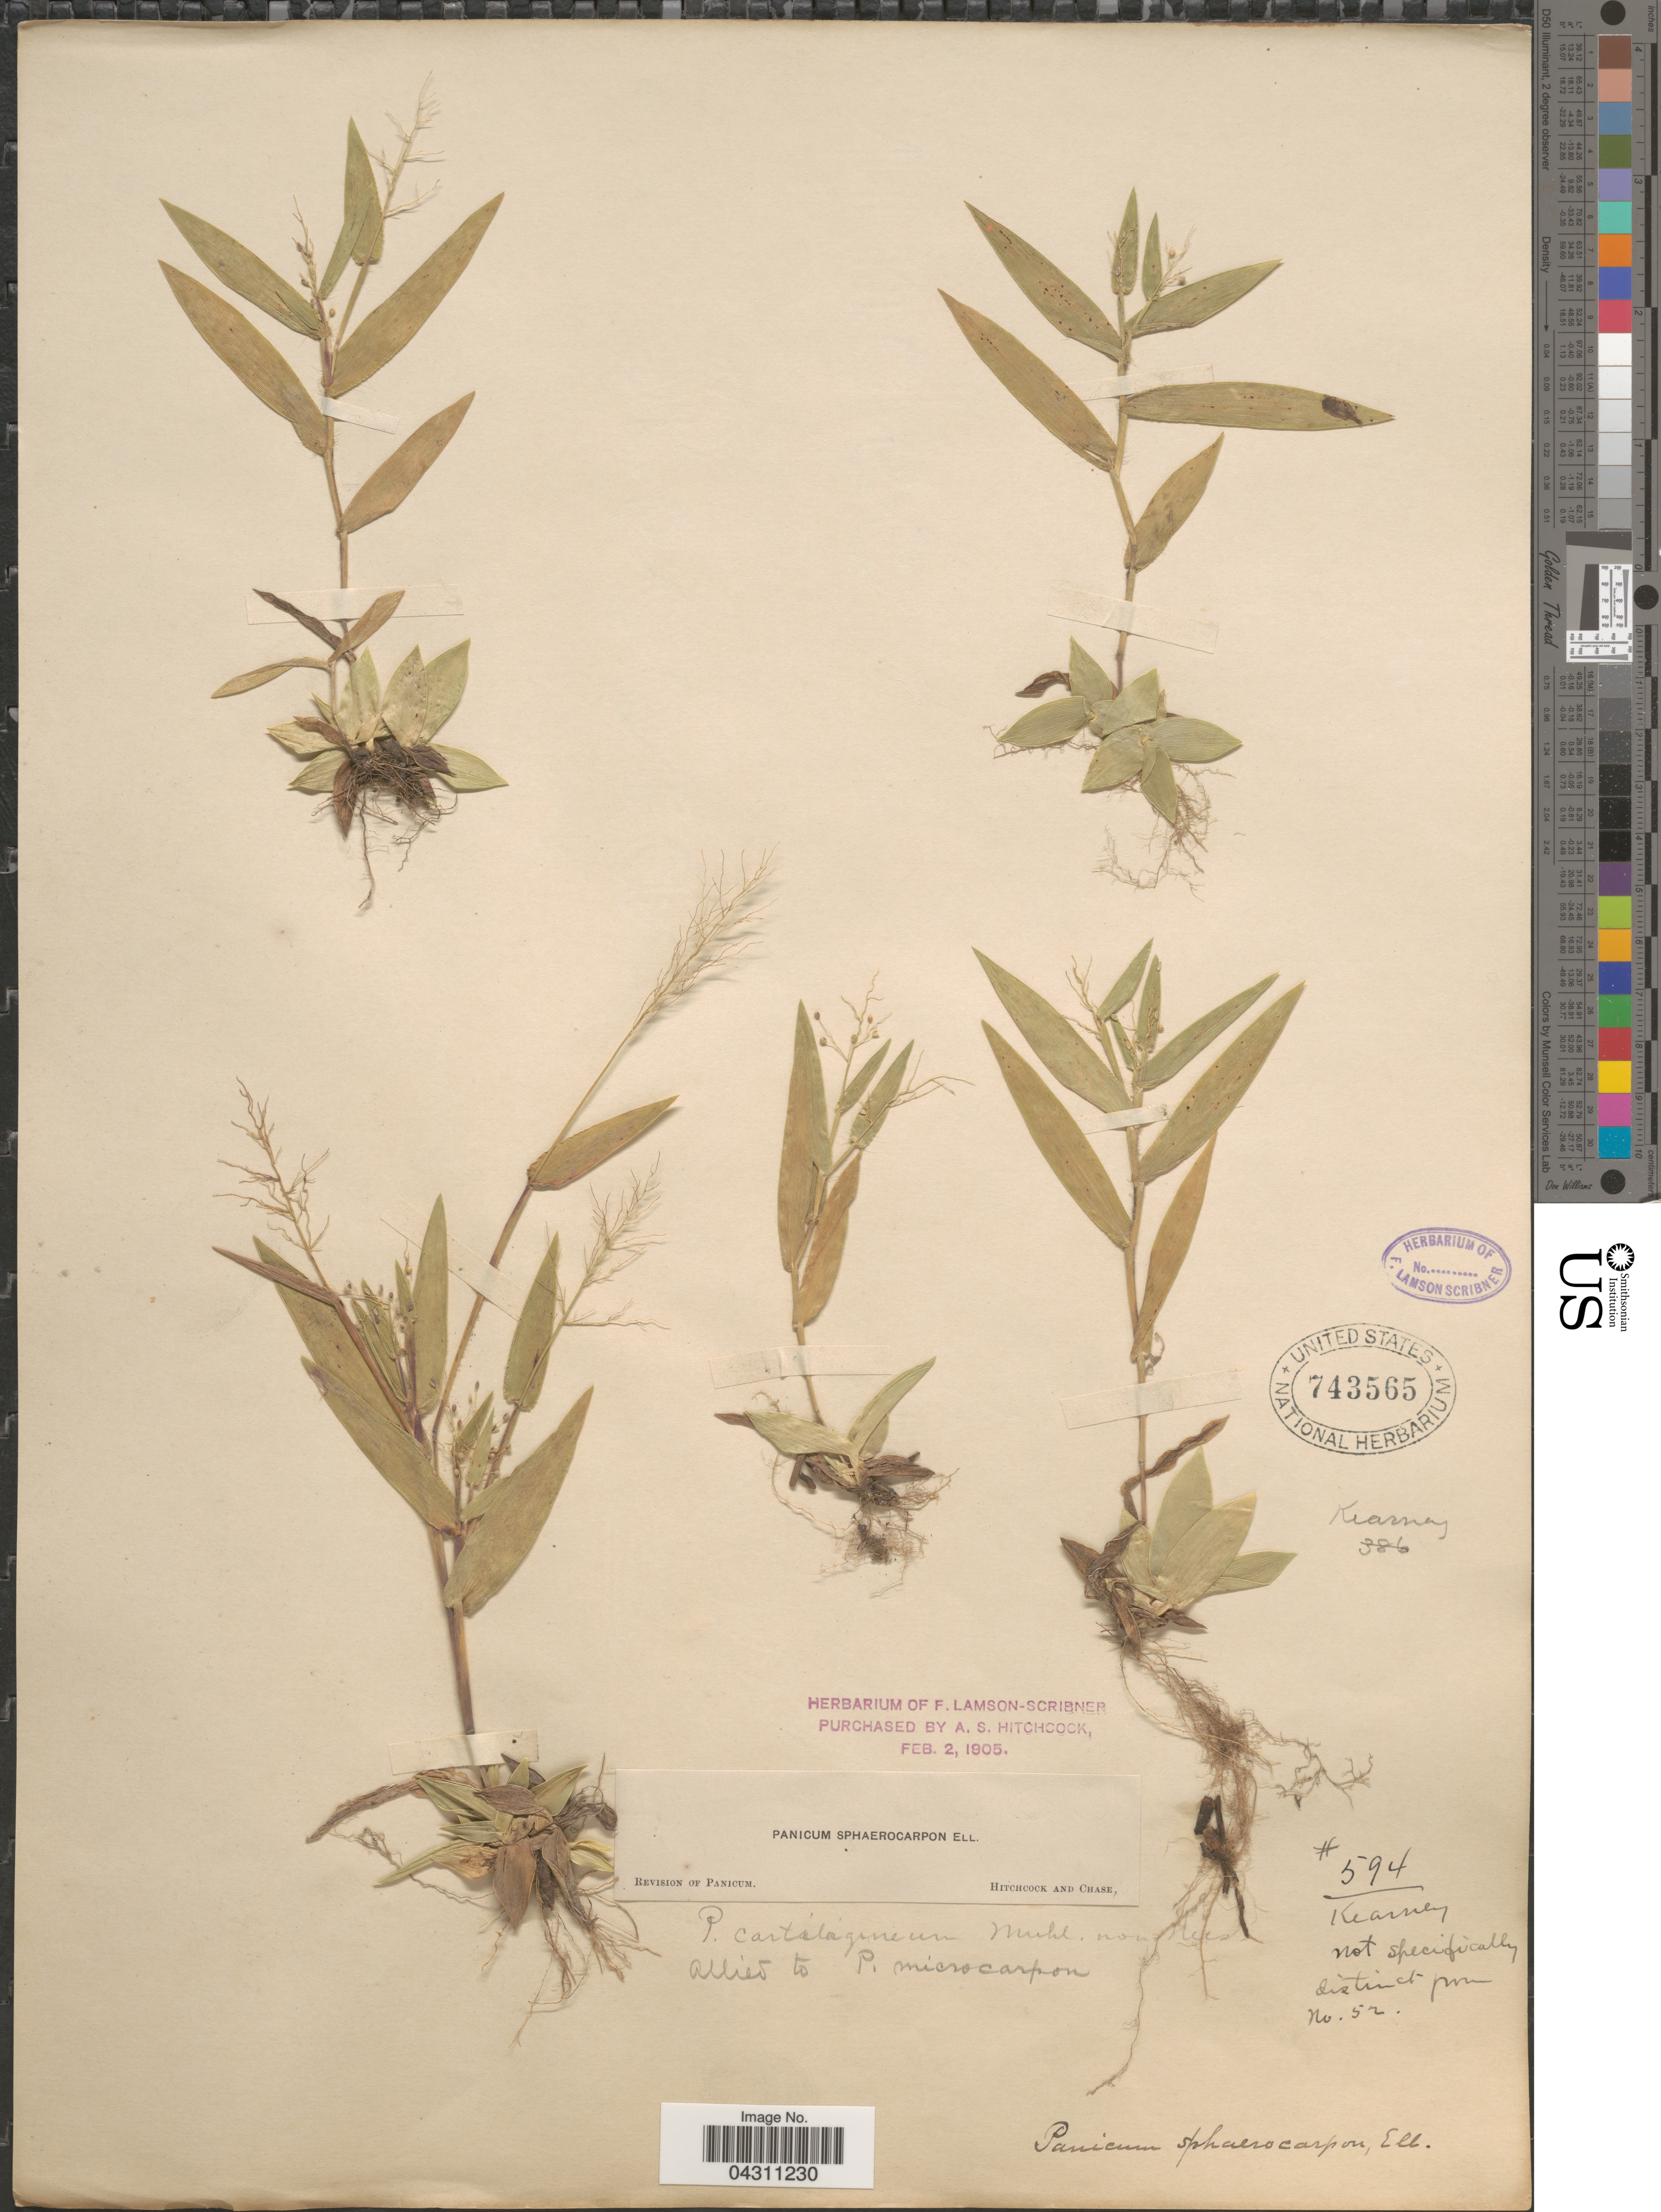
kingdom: Plantae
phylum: Tracheophyta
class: Liliopsida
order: Poales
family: Poaceae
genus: Dichanthelium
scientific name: Dichanthelium sphaerocarpon var. sphaerocarpon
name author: (Elliott) Gould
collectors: Kearney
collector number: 594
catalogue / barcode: US 743565